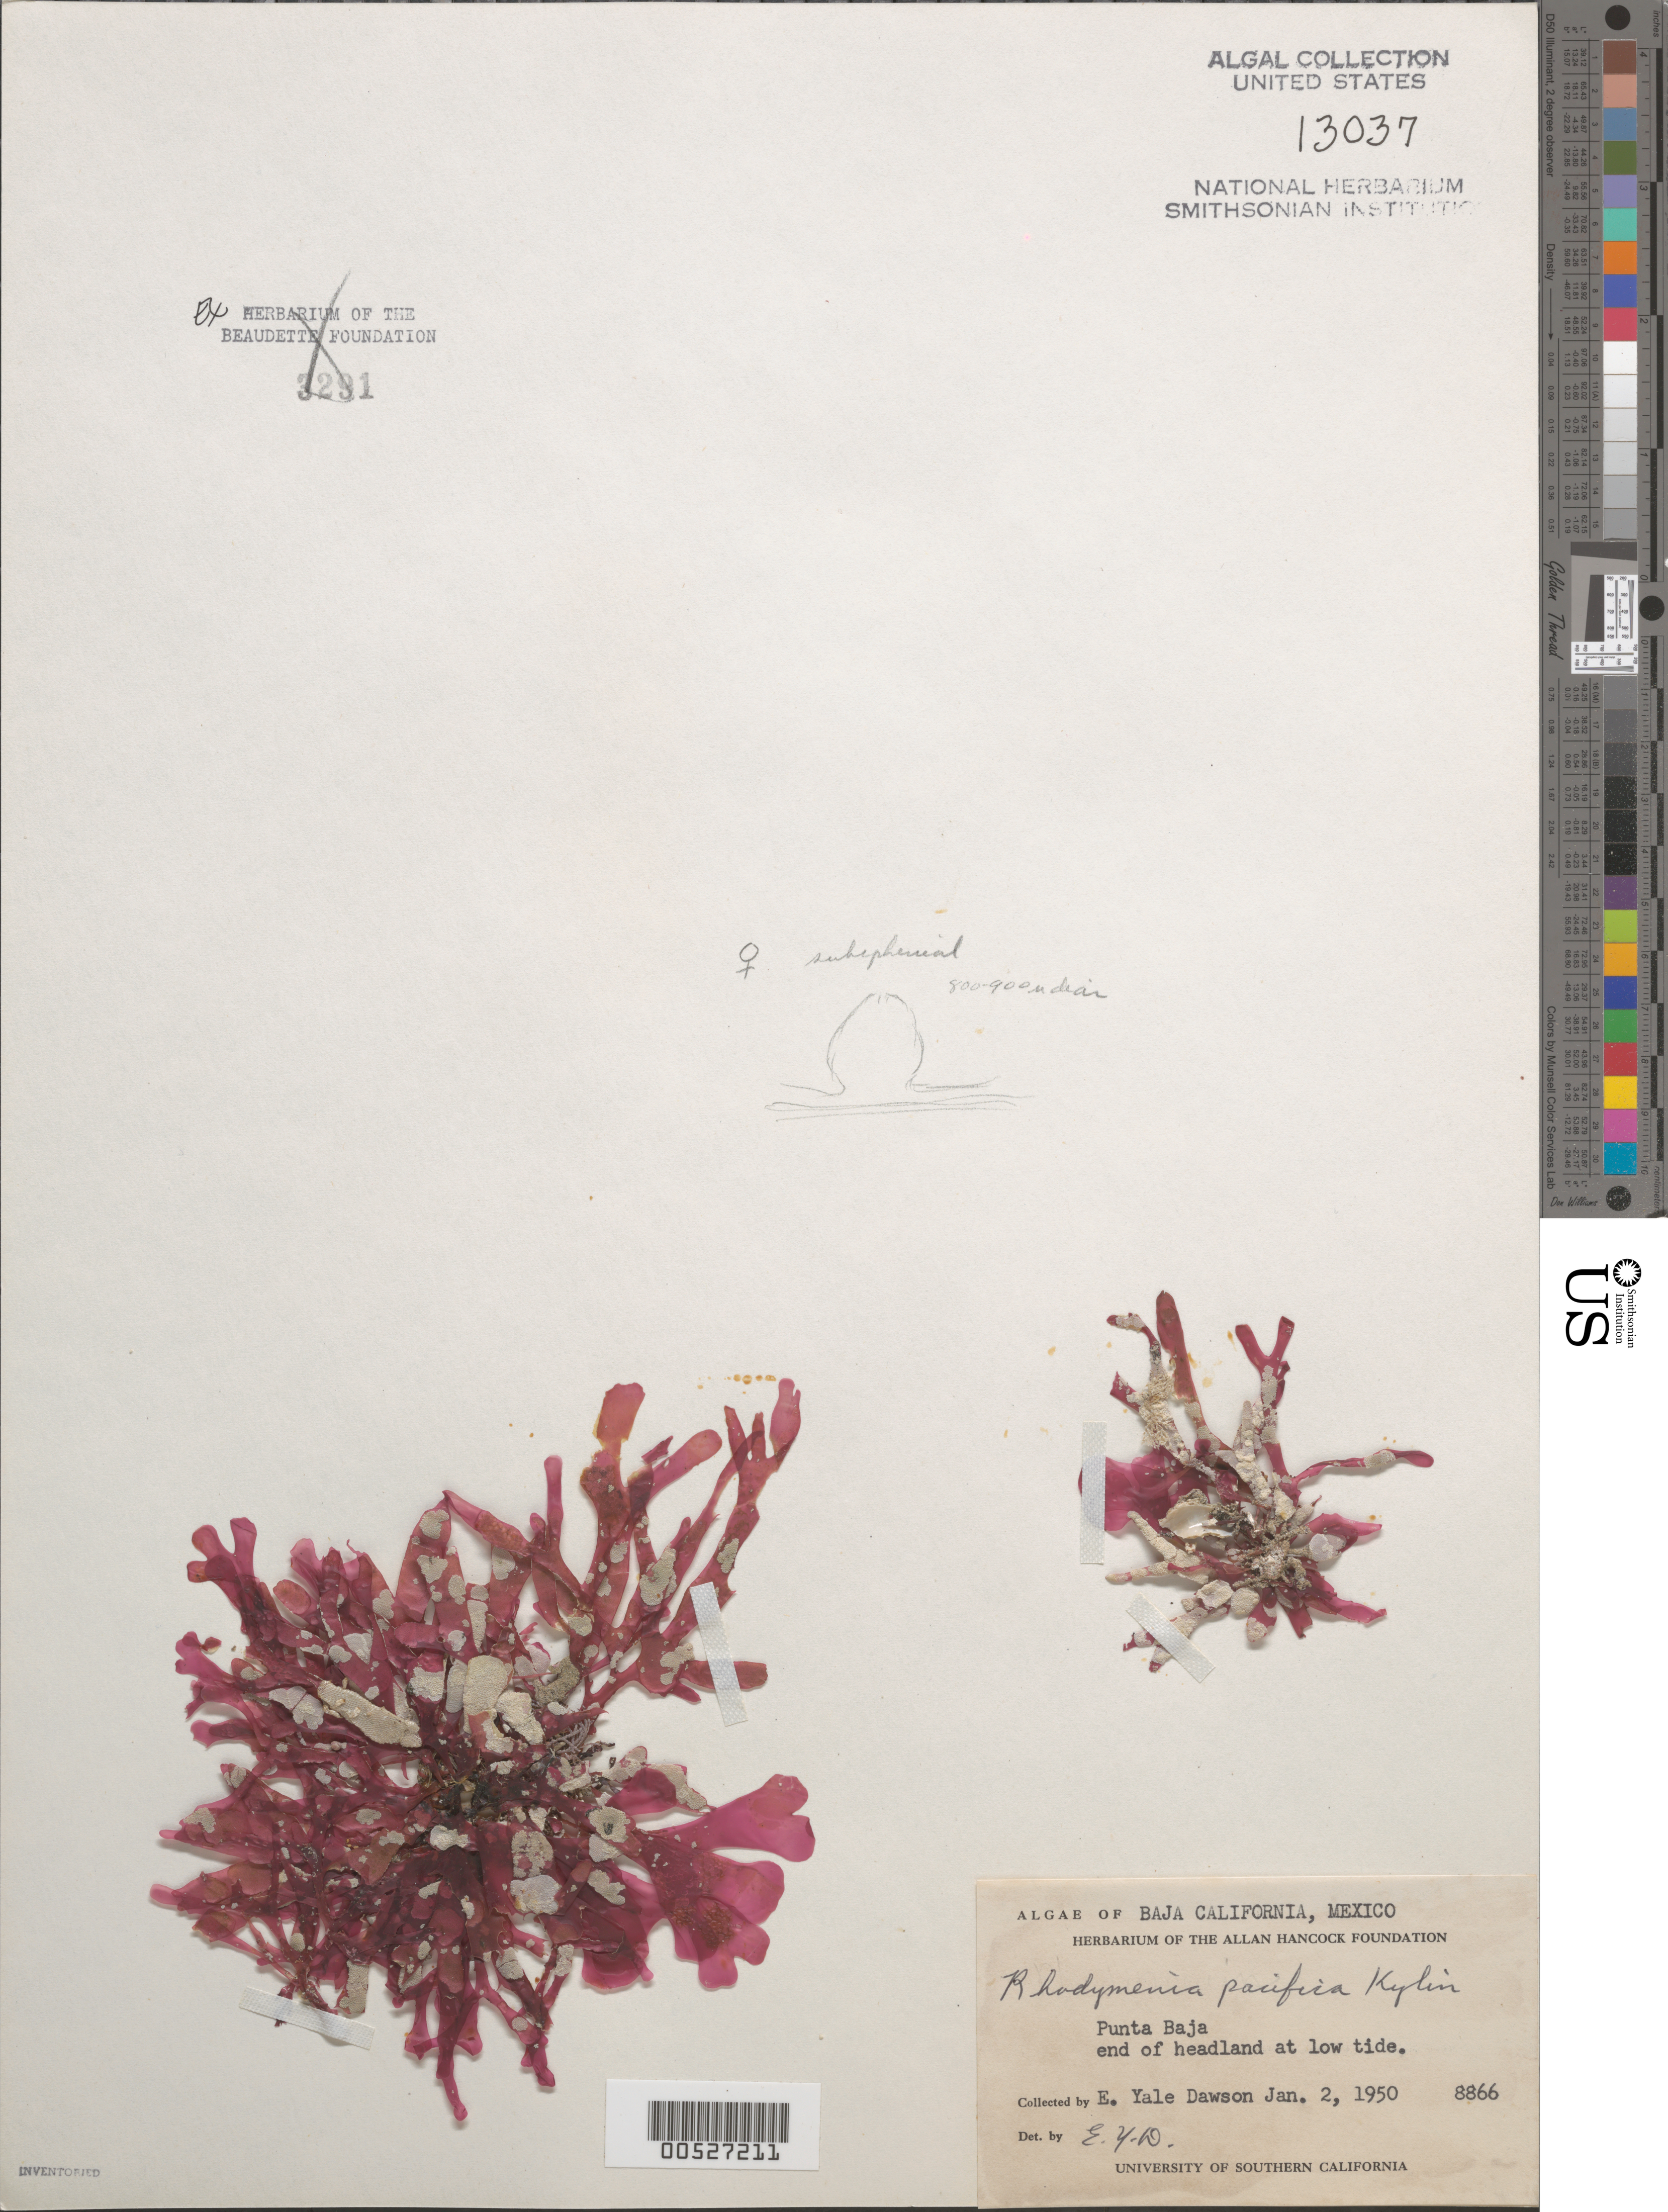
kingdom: Plantae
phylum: Rhodophyta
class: Florideophyceae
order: Rhodymeniales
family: Rhodymeniaceae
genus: Rhodymenia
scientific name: Rhodymenia pacifica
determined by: Dawson, E. Y.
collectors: E. Y. Dawson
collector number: EYD 8866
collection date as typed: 02 Jan 1950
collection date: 1950-01-02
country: Mexico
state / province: Baja California Norte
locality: Punta Baja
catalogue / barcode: US 13037